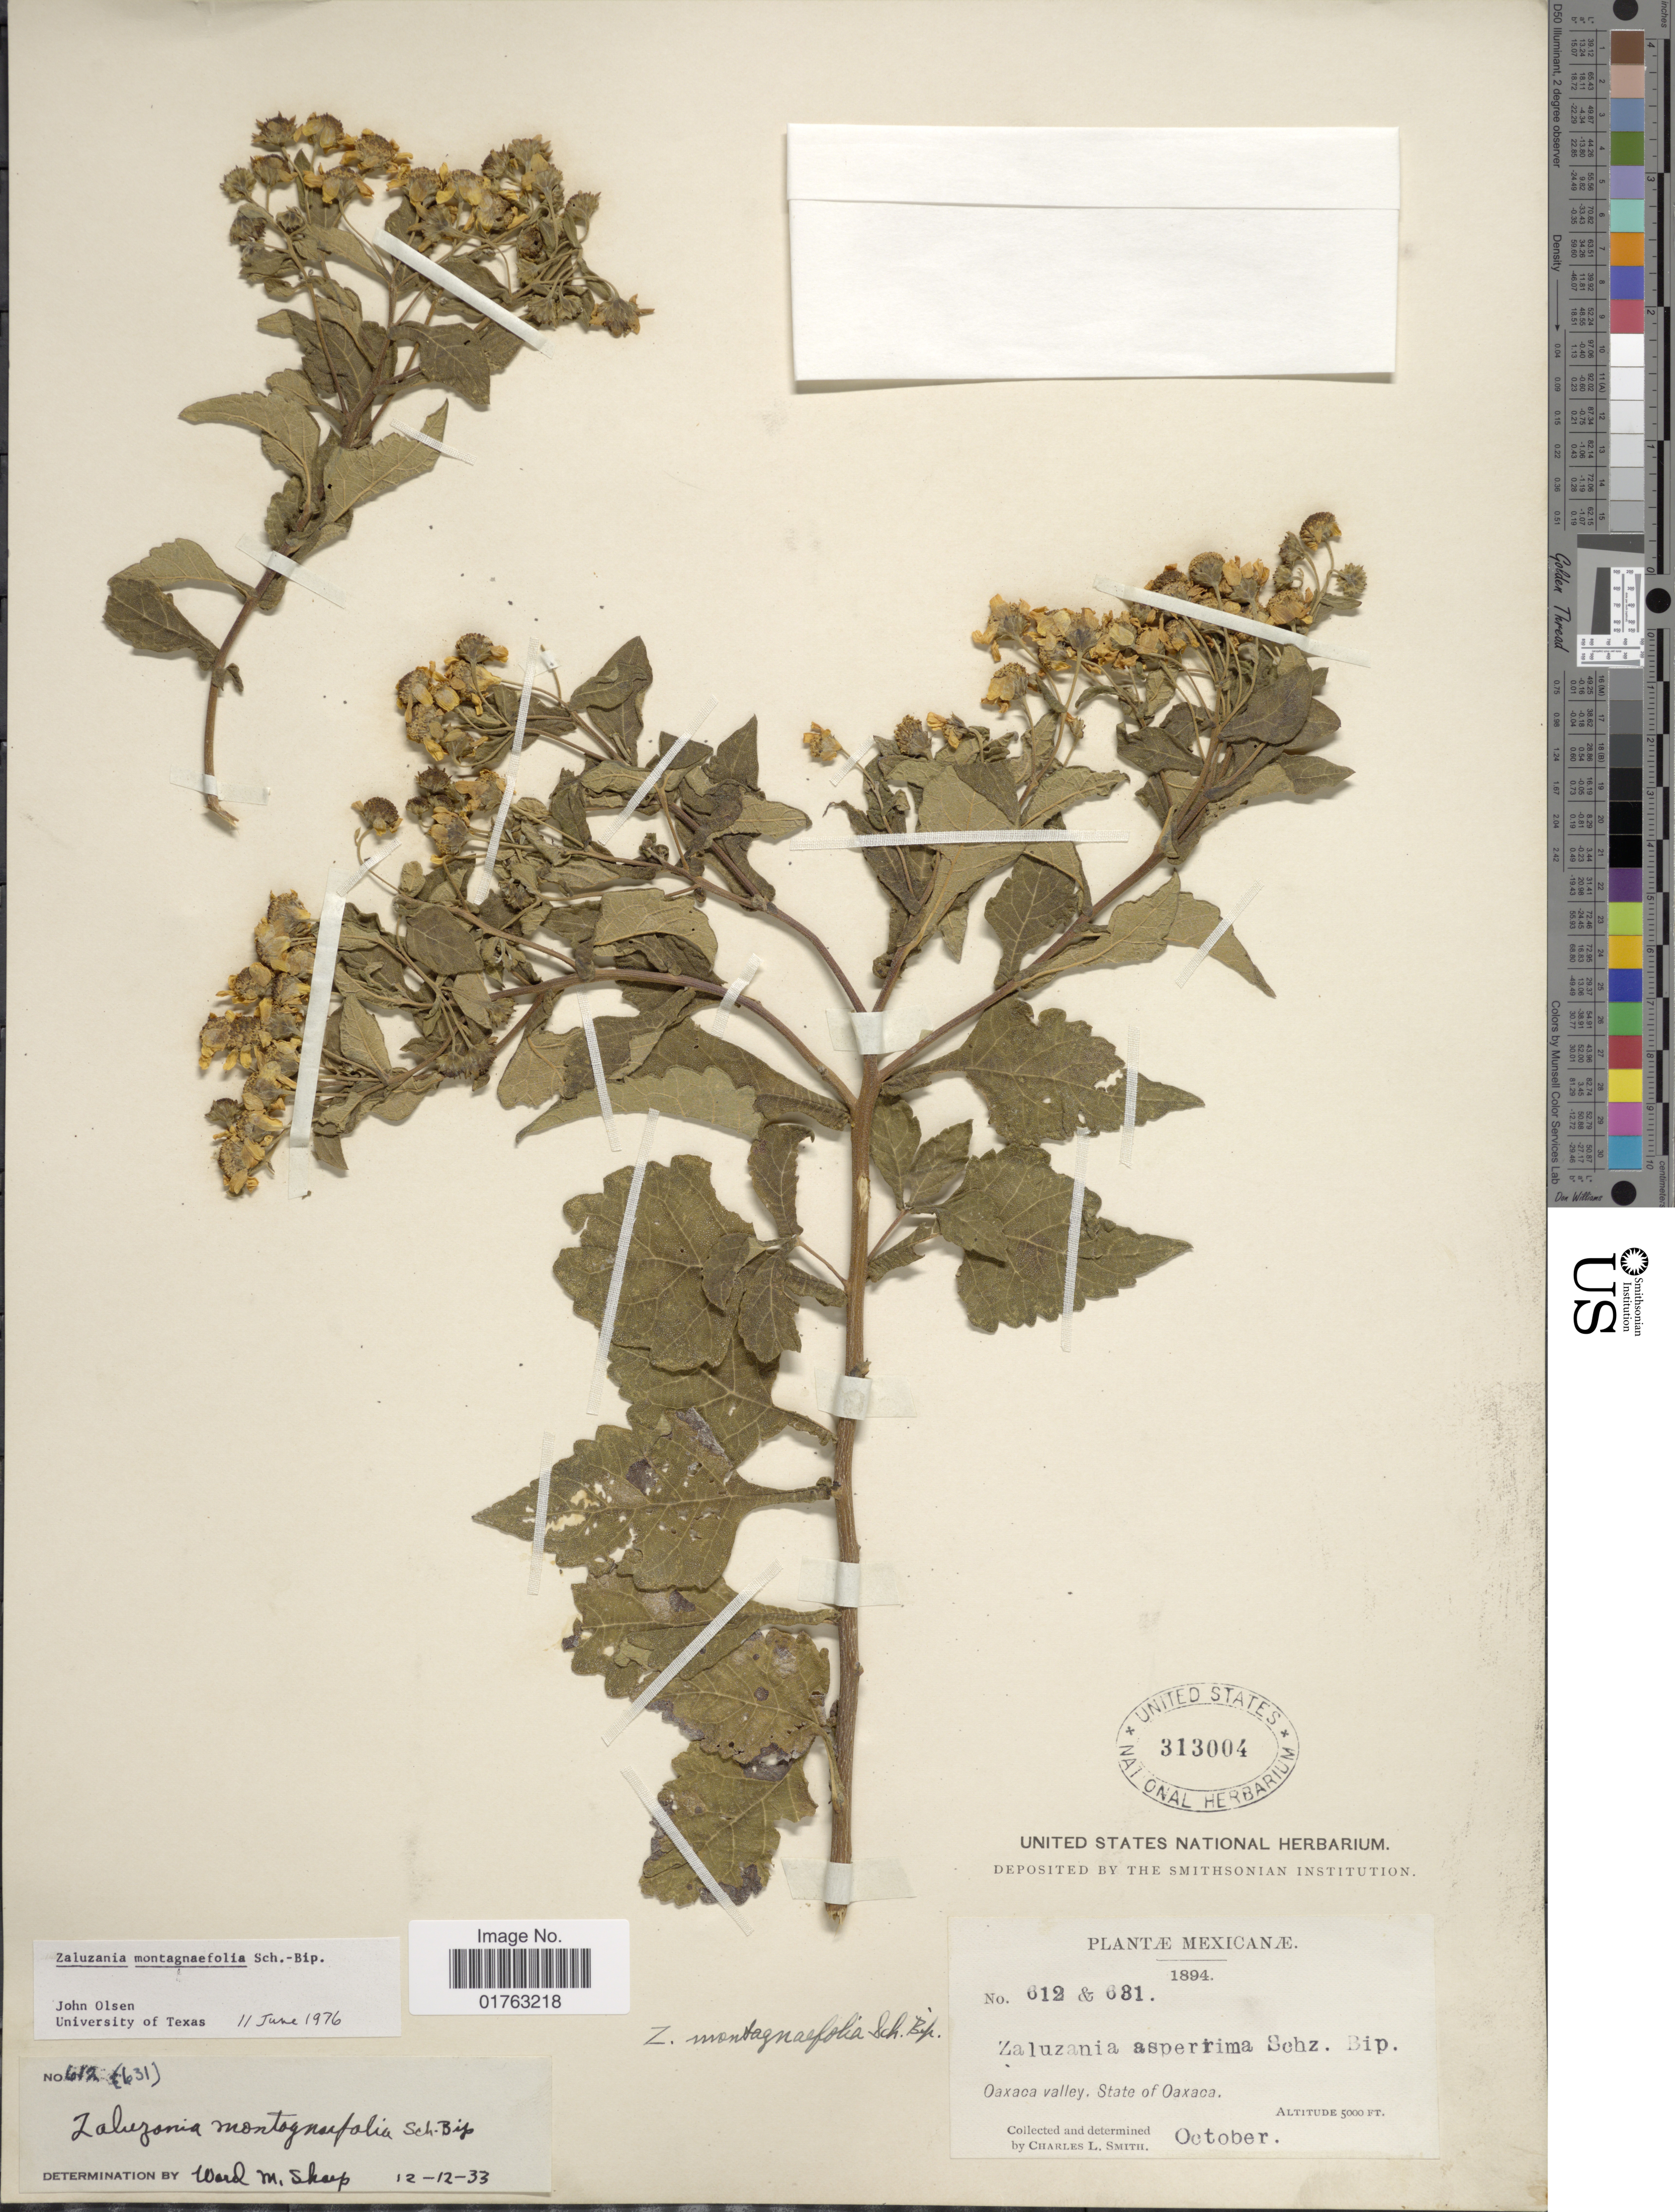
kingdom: Plantae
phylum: Tracheophyta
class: Magnoliopsida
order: Asterales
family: Asteraceae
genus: Zaluzania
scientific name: Zaluzania montagnaefolia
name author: Sch. Bip.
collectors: C. L. Smith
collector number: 612 & 681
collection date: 1894-10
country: Mexico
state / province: Oaxaca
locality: Oaxaca Valley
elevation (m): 1524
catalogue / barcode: US 313004